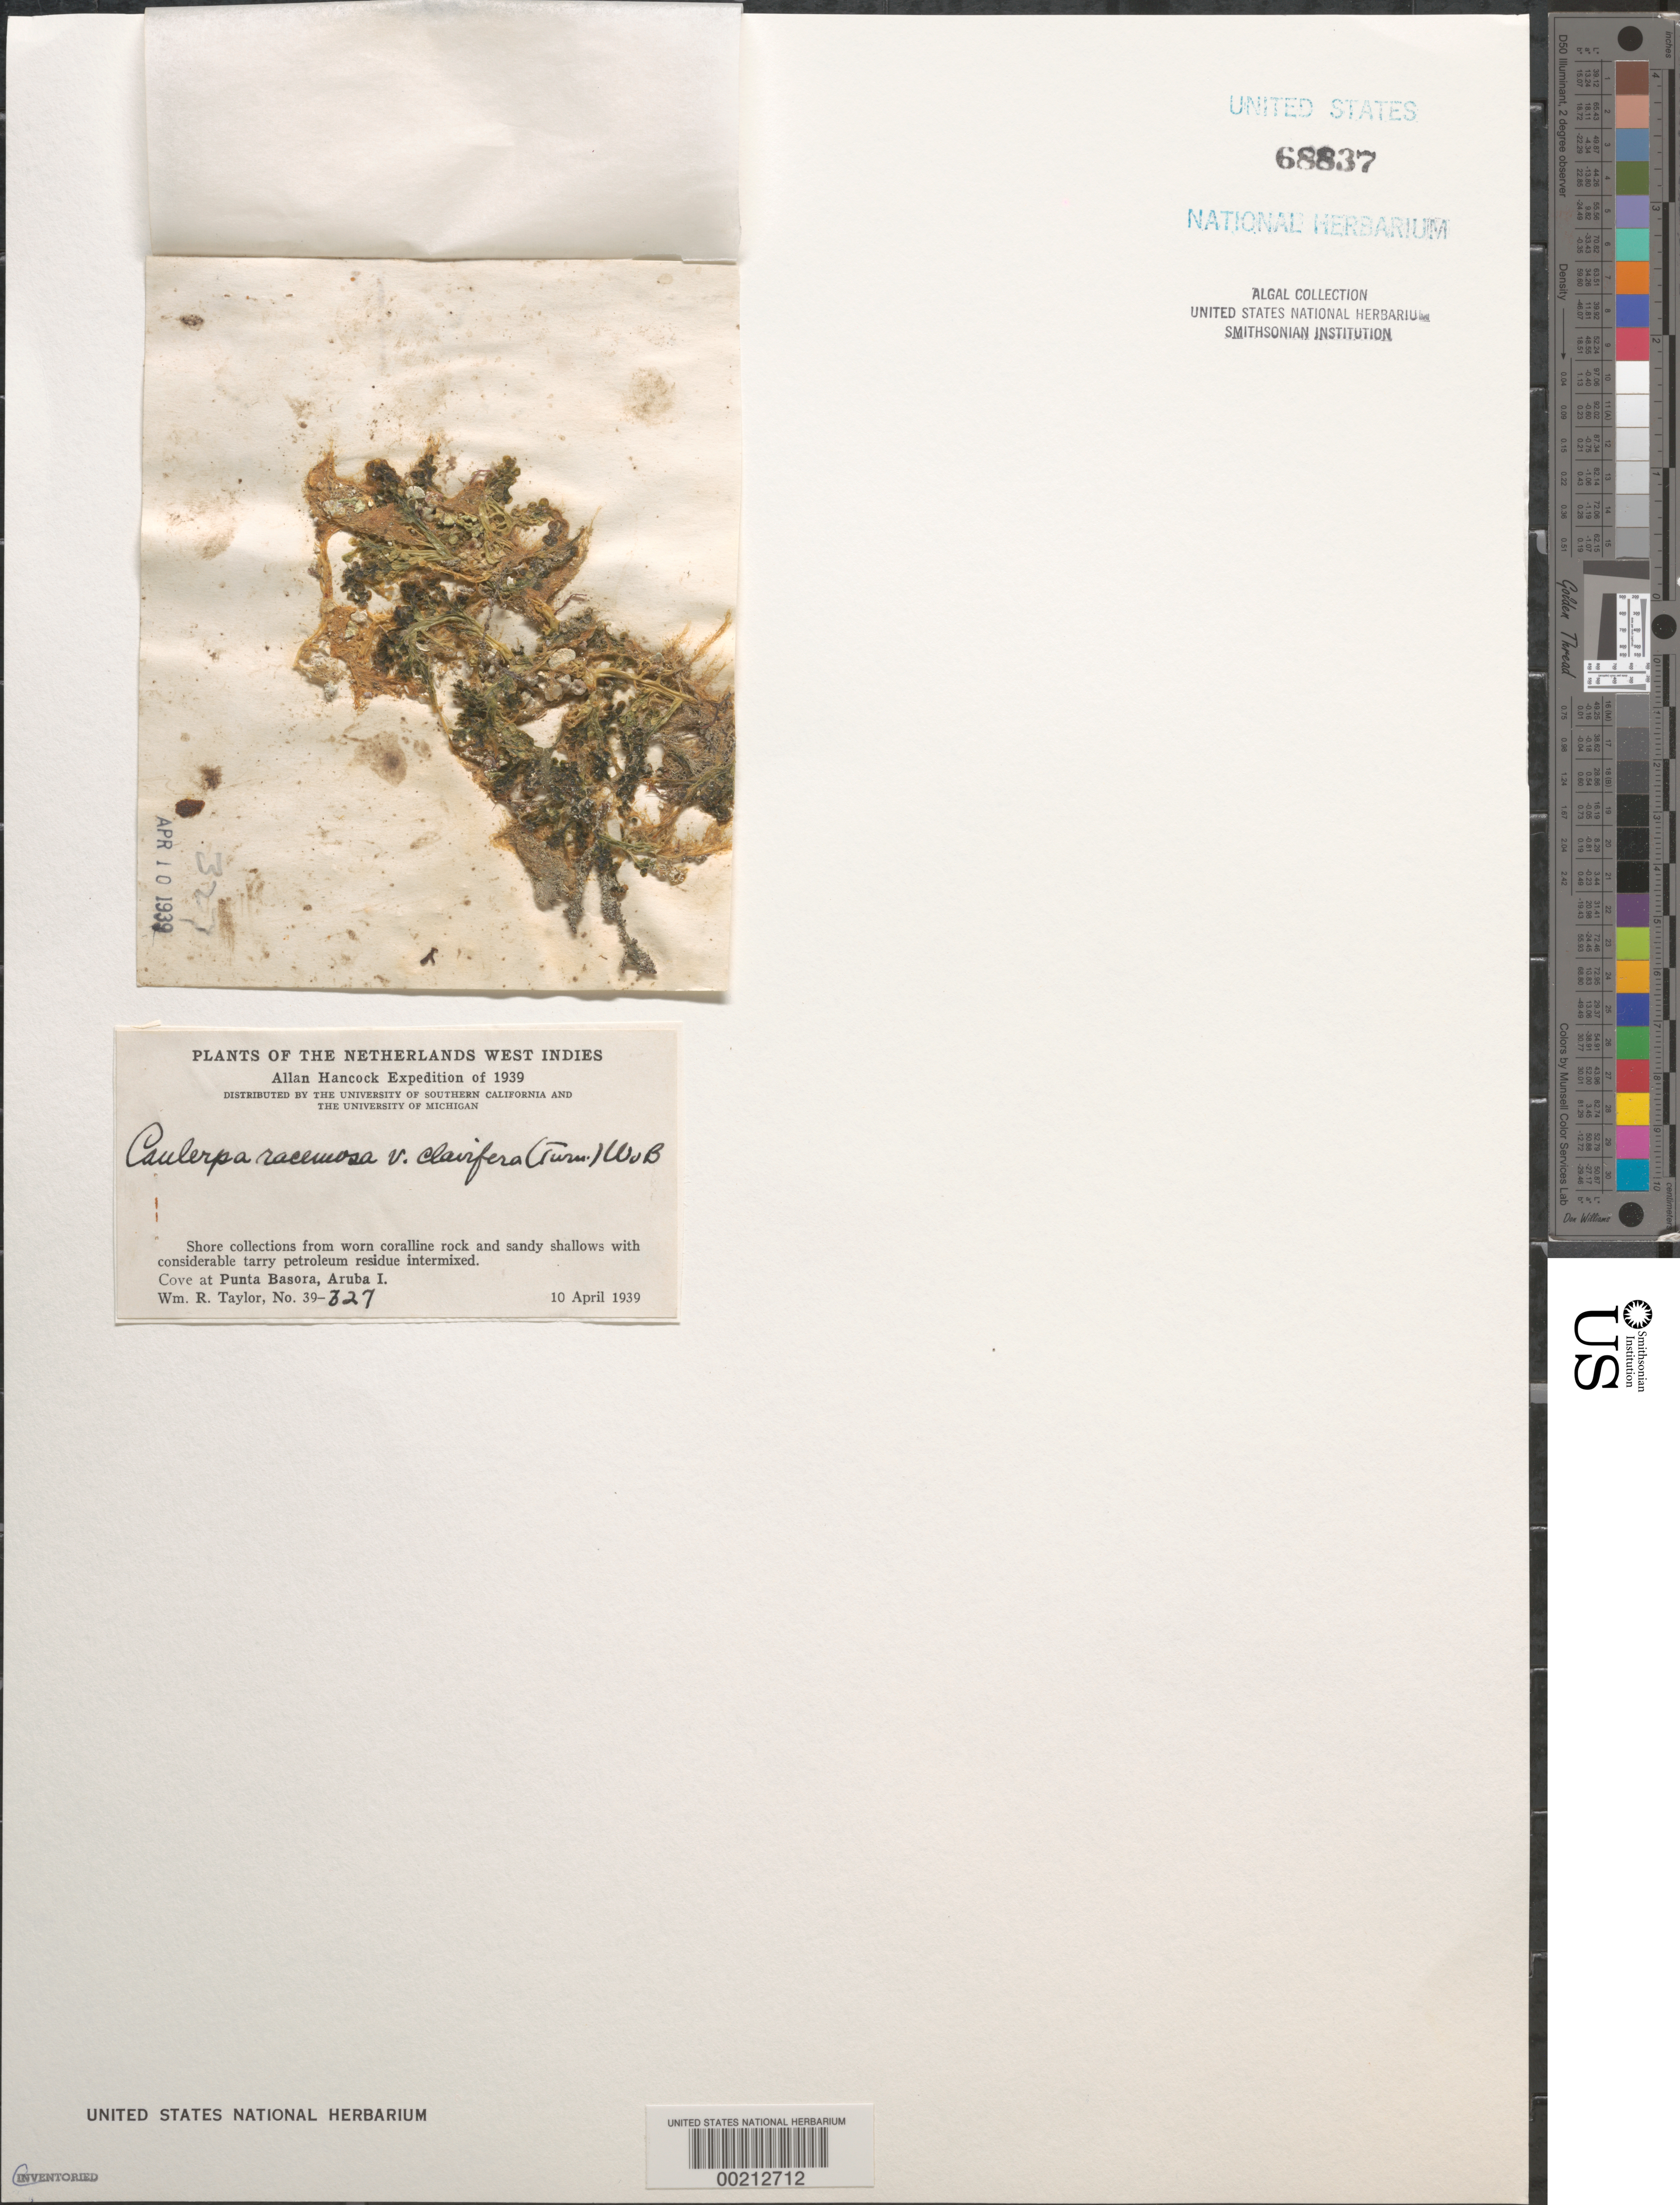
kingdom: Plantae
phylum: Chlorophyta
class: Ulvophyceae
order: Bryopsidales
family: Caulerpaceae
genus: Caulerpa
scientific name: Caulerpa racemosa var. clavifera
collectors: W. R. Taylor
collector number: WRT 39-327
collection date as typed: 10 Apr 1939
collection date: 1939-04-10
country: Aruba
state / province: ABC Islands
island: Aruba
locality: Punta Basora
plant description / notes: Allan Hancock Expedition of 1939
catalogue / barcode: US 68837